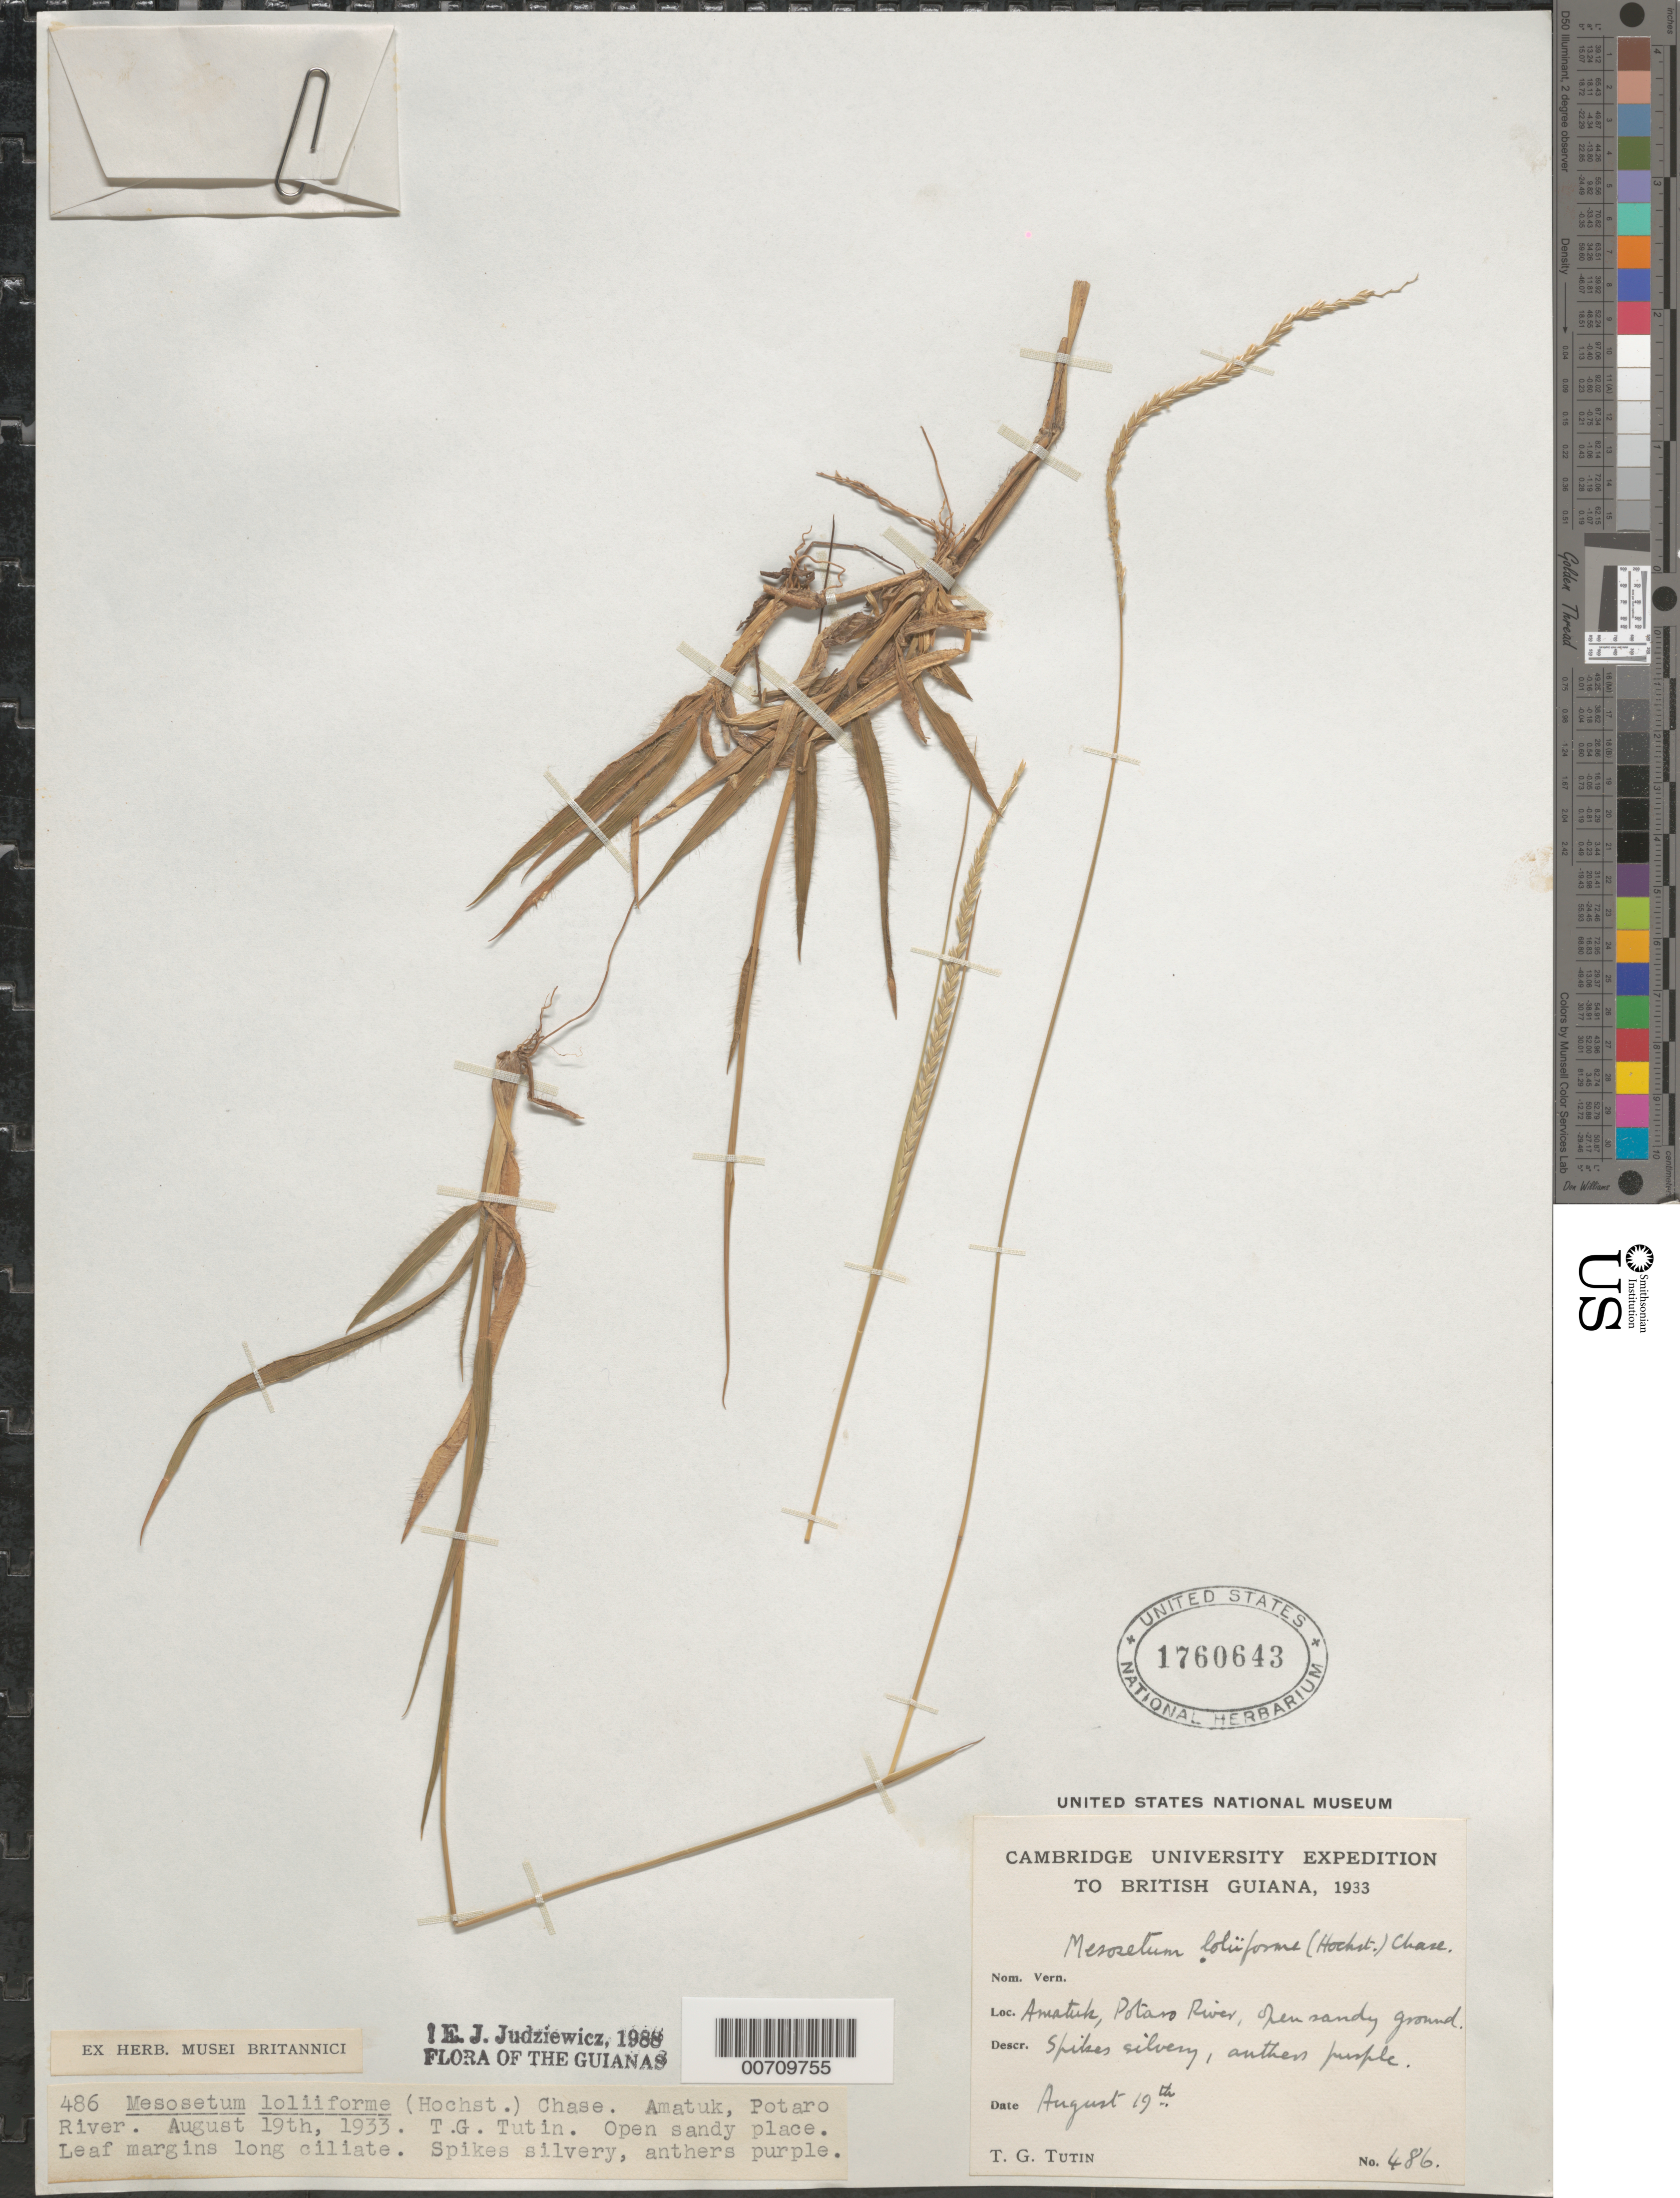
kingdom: Plantae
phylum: Tracheophyta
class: Liliopsida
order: Poales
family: Poaceae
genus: Mesosetum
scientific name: Mesosetum loliiforme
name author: (Hochst. ex Steud.) Chase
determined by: Judziewicz, E. J.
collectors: T. G. Tutin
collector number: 486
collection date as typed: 19-Aug-33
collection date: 1933-08-19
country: Guyana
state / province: Potaro-Siparuni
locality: Amatuk, Potaro River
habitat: Open sandy ground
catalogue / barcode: US 1760643